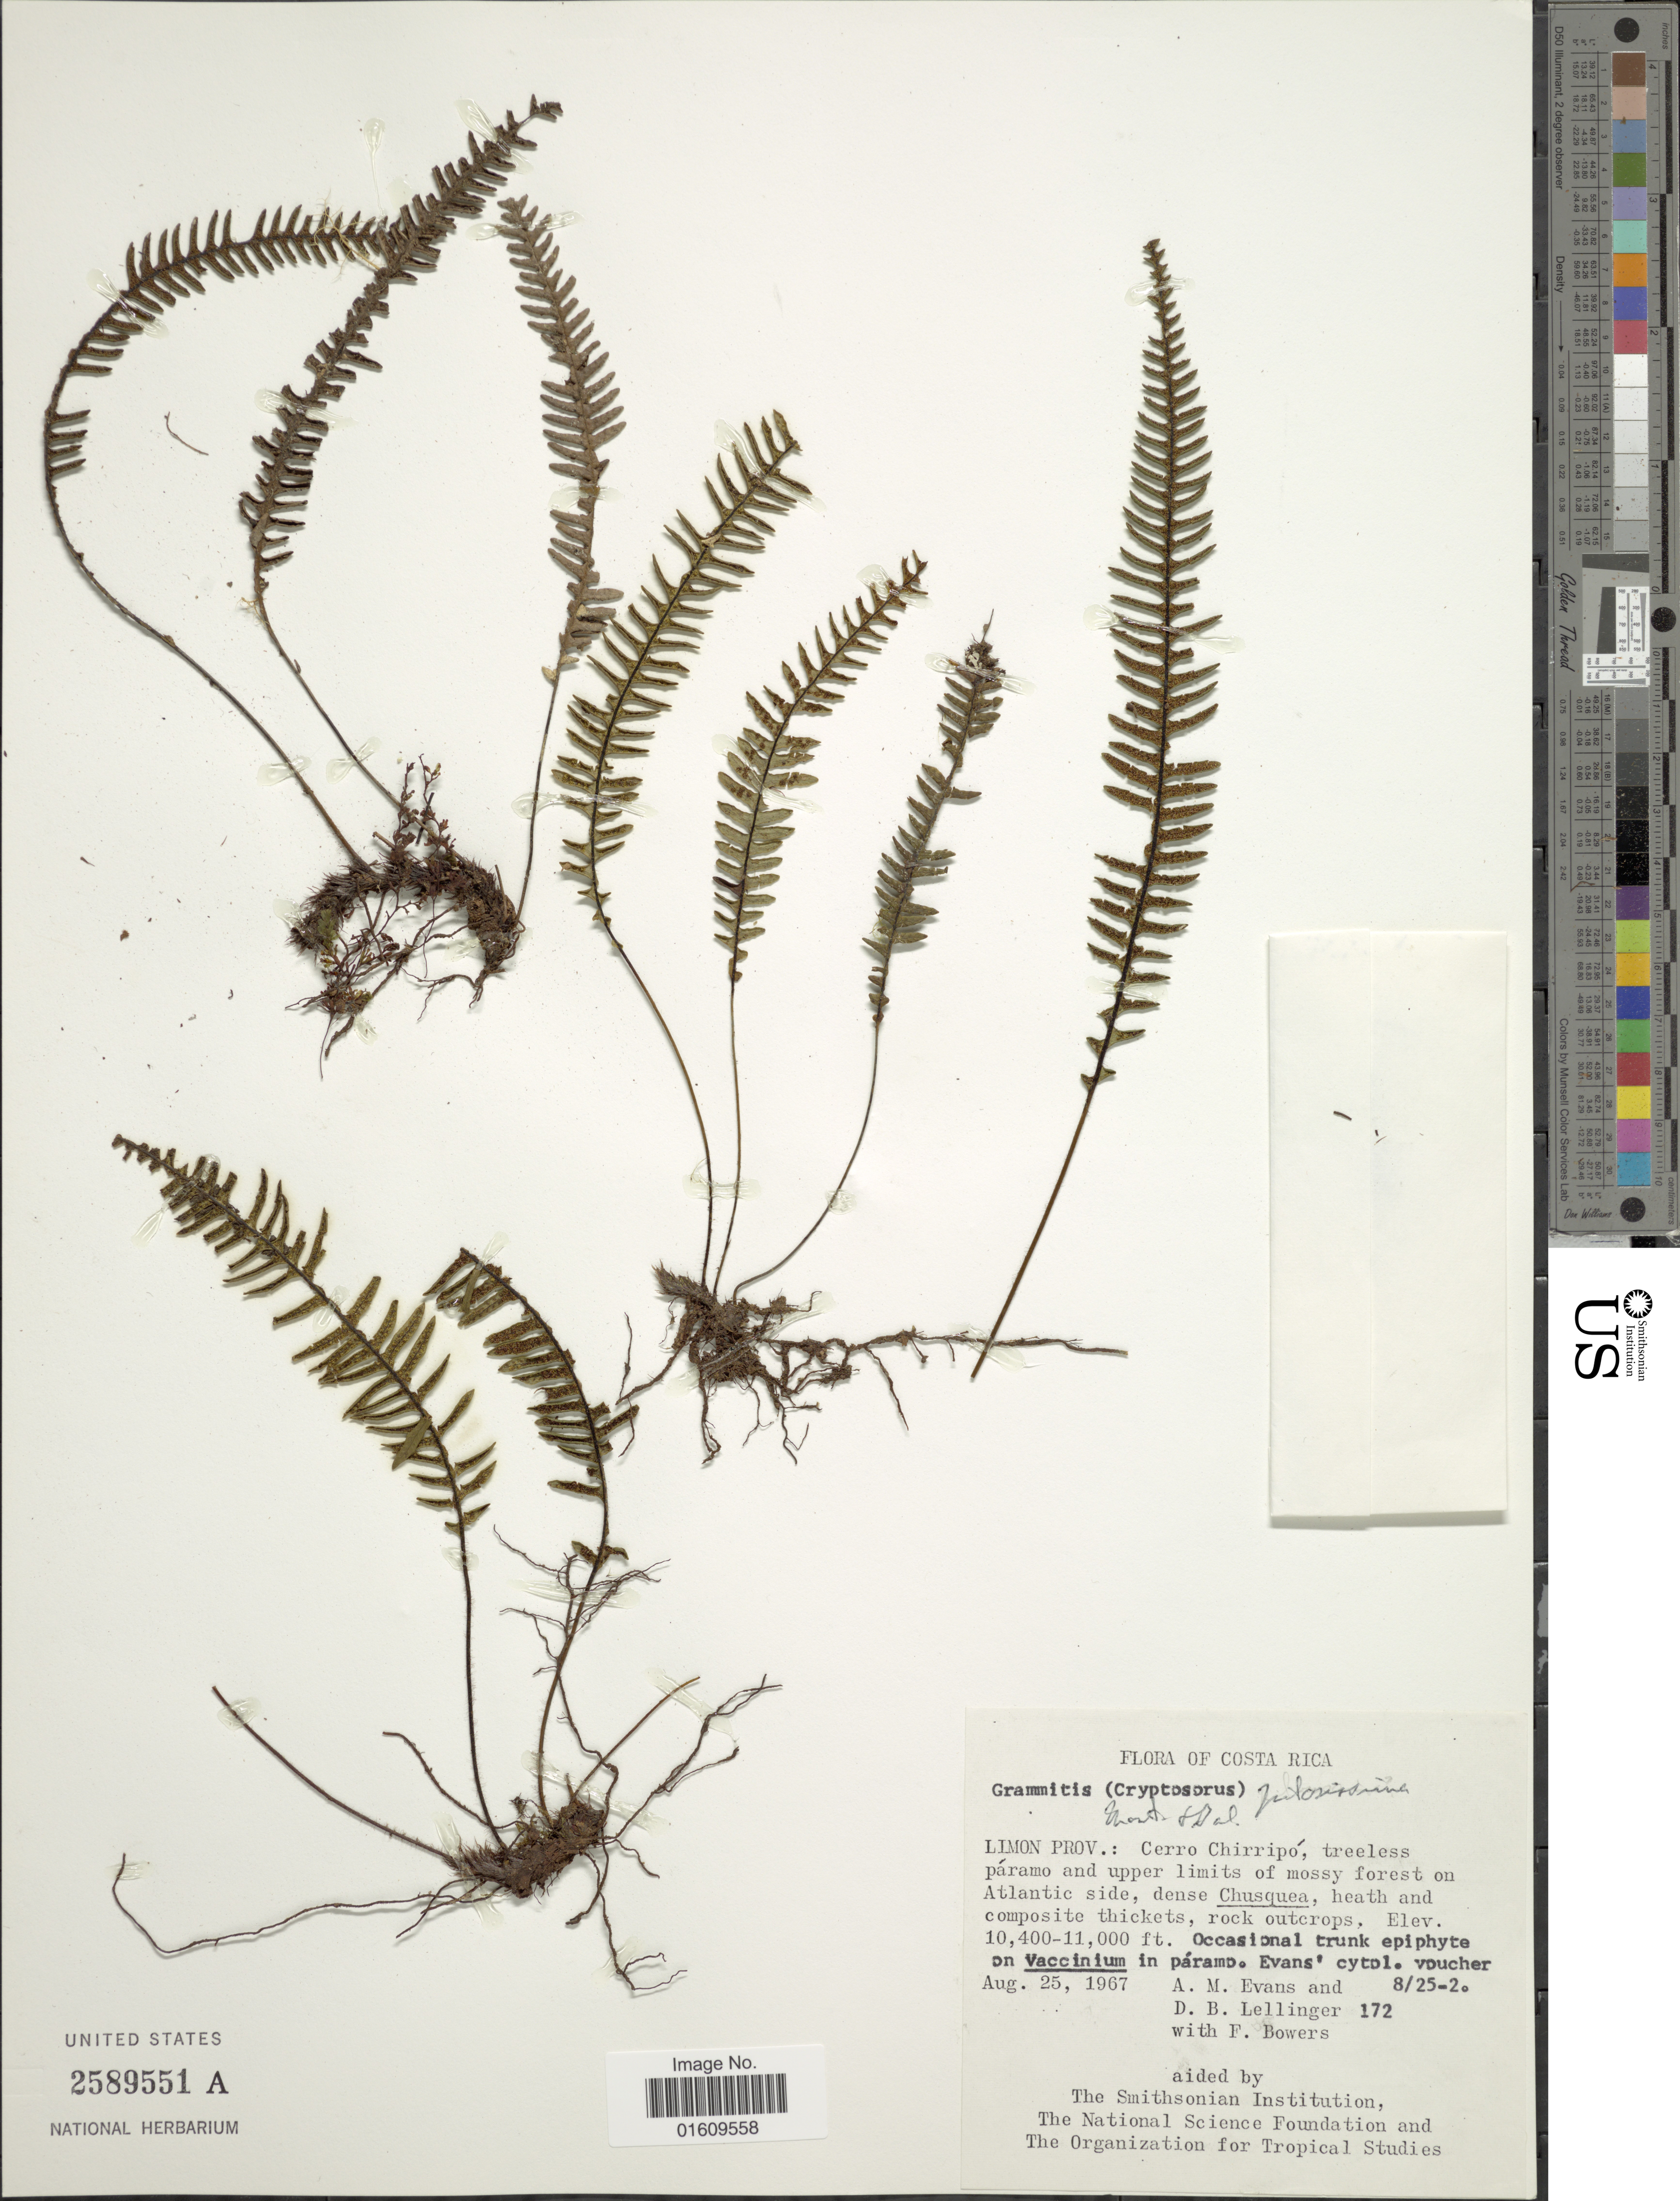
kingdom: Plantae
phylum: Tracheophyta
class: Polypodiopsida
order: Polypodiales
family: Polypodiaceae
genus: Melpomene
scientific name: Melpomene pilosissima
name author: (M. Martens & Galeotti) A.R. Sm. & R.C. Moran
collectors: A. M. Evans, D. B. Lellinger & F. Bowers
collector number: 172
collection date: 1967-08-25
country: Costa Rica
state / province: Limón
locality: Cerro Chirripo, treeless Paramo and upper Limits of Mossy forest on Atlantic side.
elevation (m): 3170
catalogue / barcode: US 2589551A